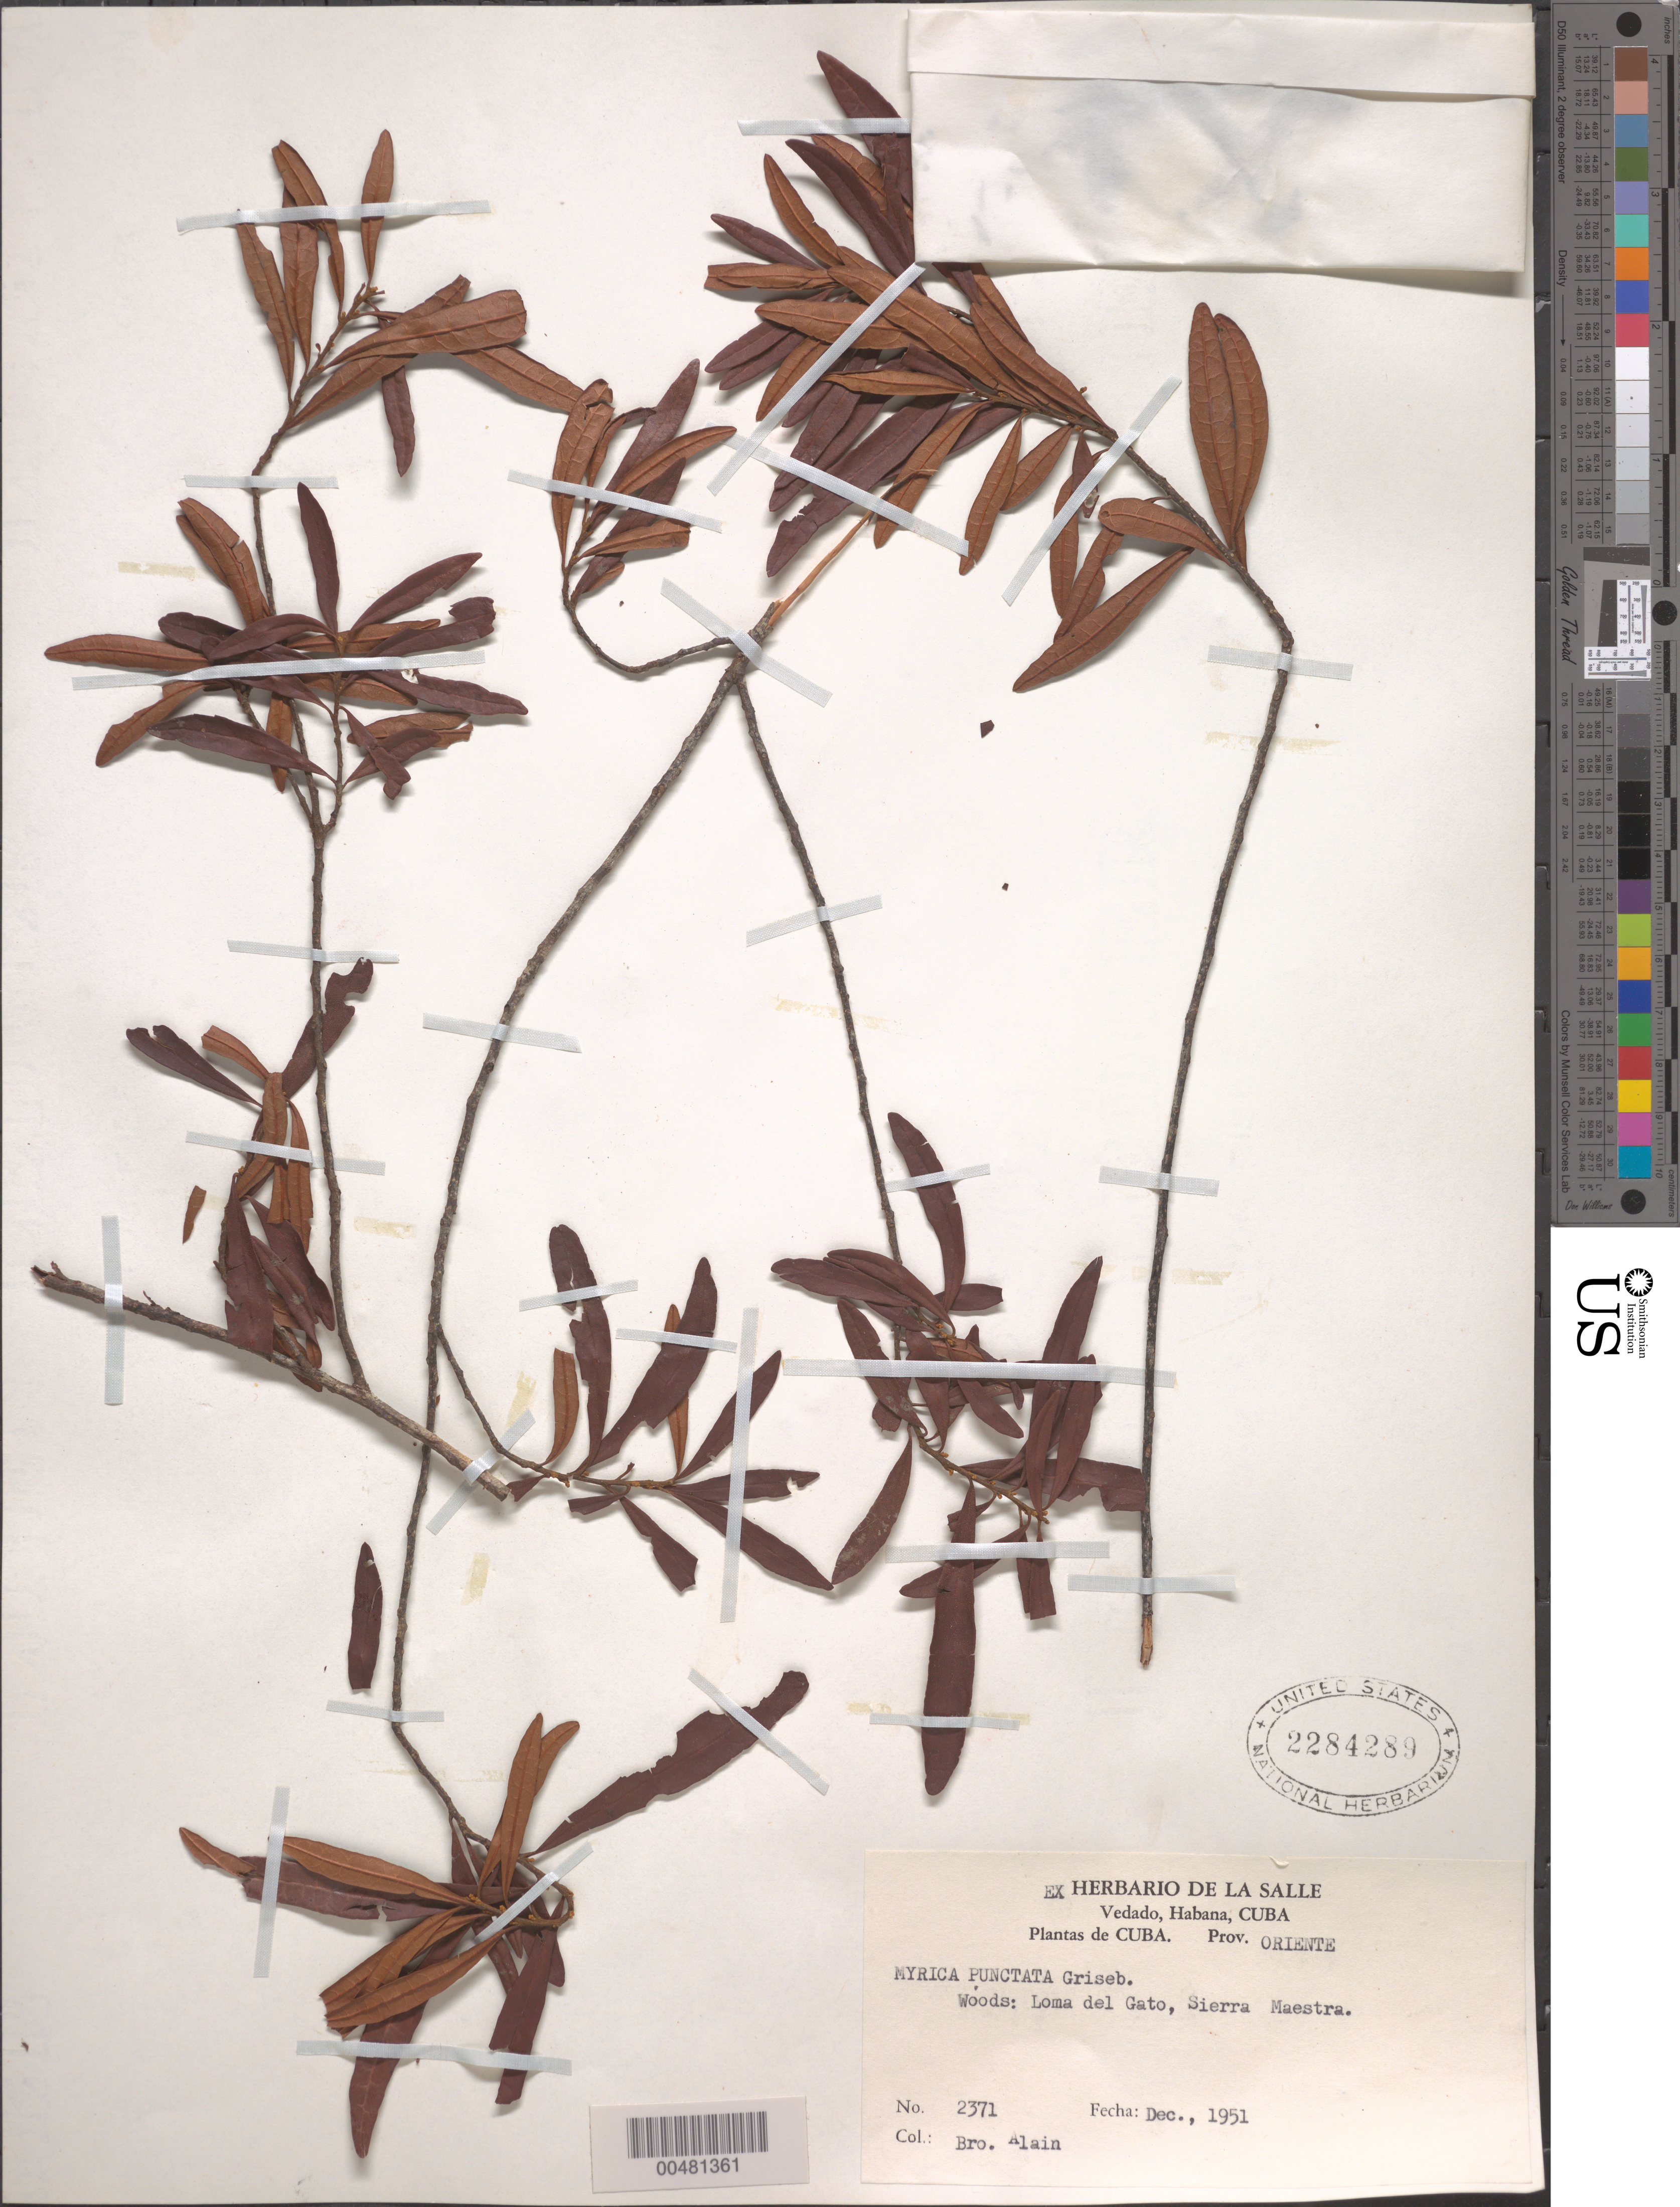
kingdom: Plantae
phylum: Tracheophyta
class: Magnoliopsida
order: Fagales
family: Myricaceae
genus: Morella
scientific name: Morella punctata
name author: (Griseb.) J. Herb.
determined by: Strong, Mark T., (BOT), Smithsonian Institution - National Museum of Natural History (UNITED STATES)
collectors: A. H. Liogier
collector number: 2371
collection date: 1951-12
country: Cuba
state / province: Santiago de Cuba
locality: Prov. Oriente [Santiago de Cuba], Loma del Gato, Sierra Maestra.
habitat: Woods.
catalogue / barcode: US 2284289